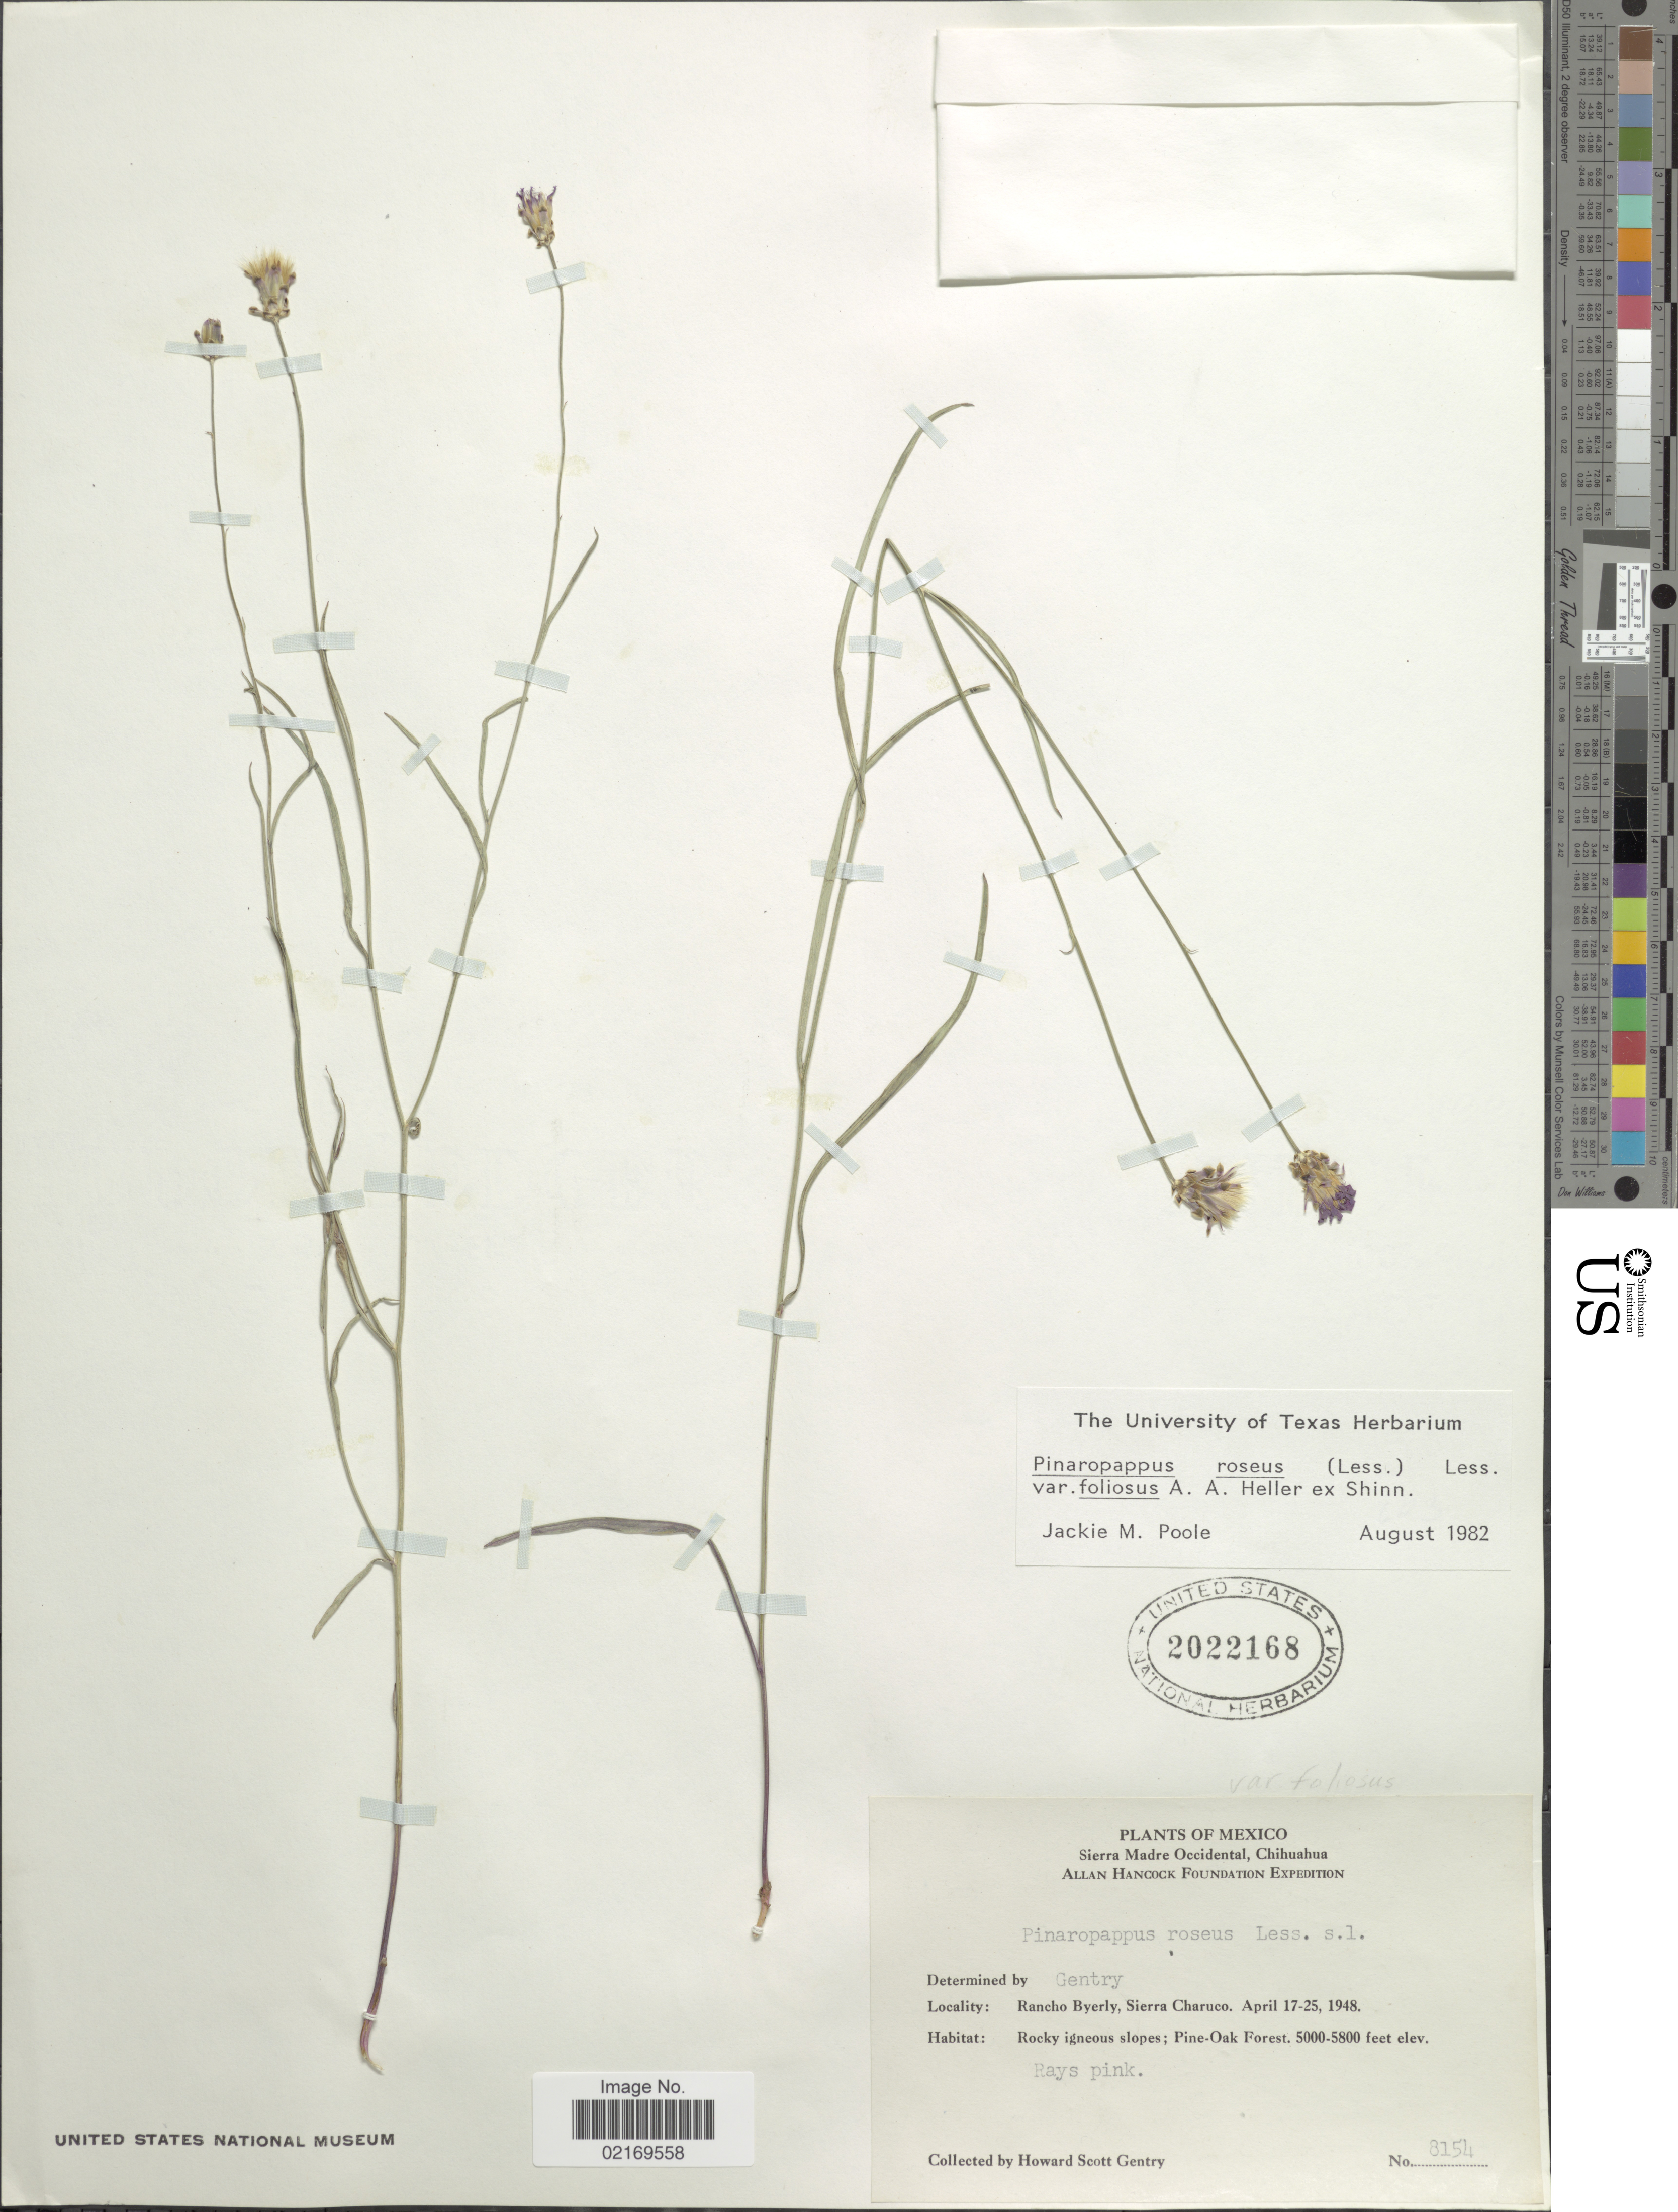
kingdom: Plantae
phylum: Tracheophyta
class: Magnoliopsida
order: Asterales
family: Asteraceae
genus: Pinaropappus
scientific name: Pinaropappus roseus var. foliosus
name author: Shinners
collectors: H. S. Gentry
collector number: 8154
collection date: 1948-04-17/1948-04-25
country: Mexico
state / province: Chihuahua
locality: Sierra Madre Occidental, Rancho Byerly, Sierra Charuco.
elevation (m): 1524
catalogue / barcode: US 2022168